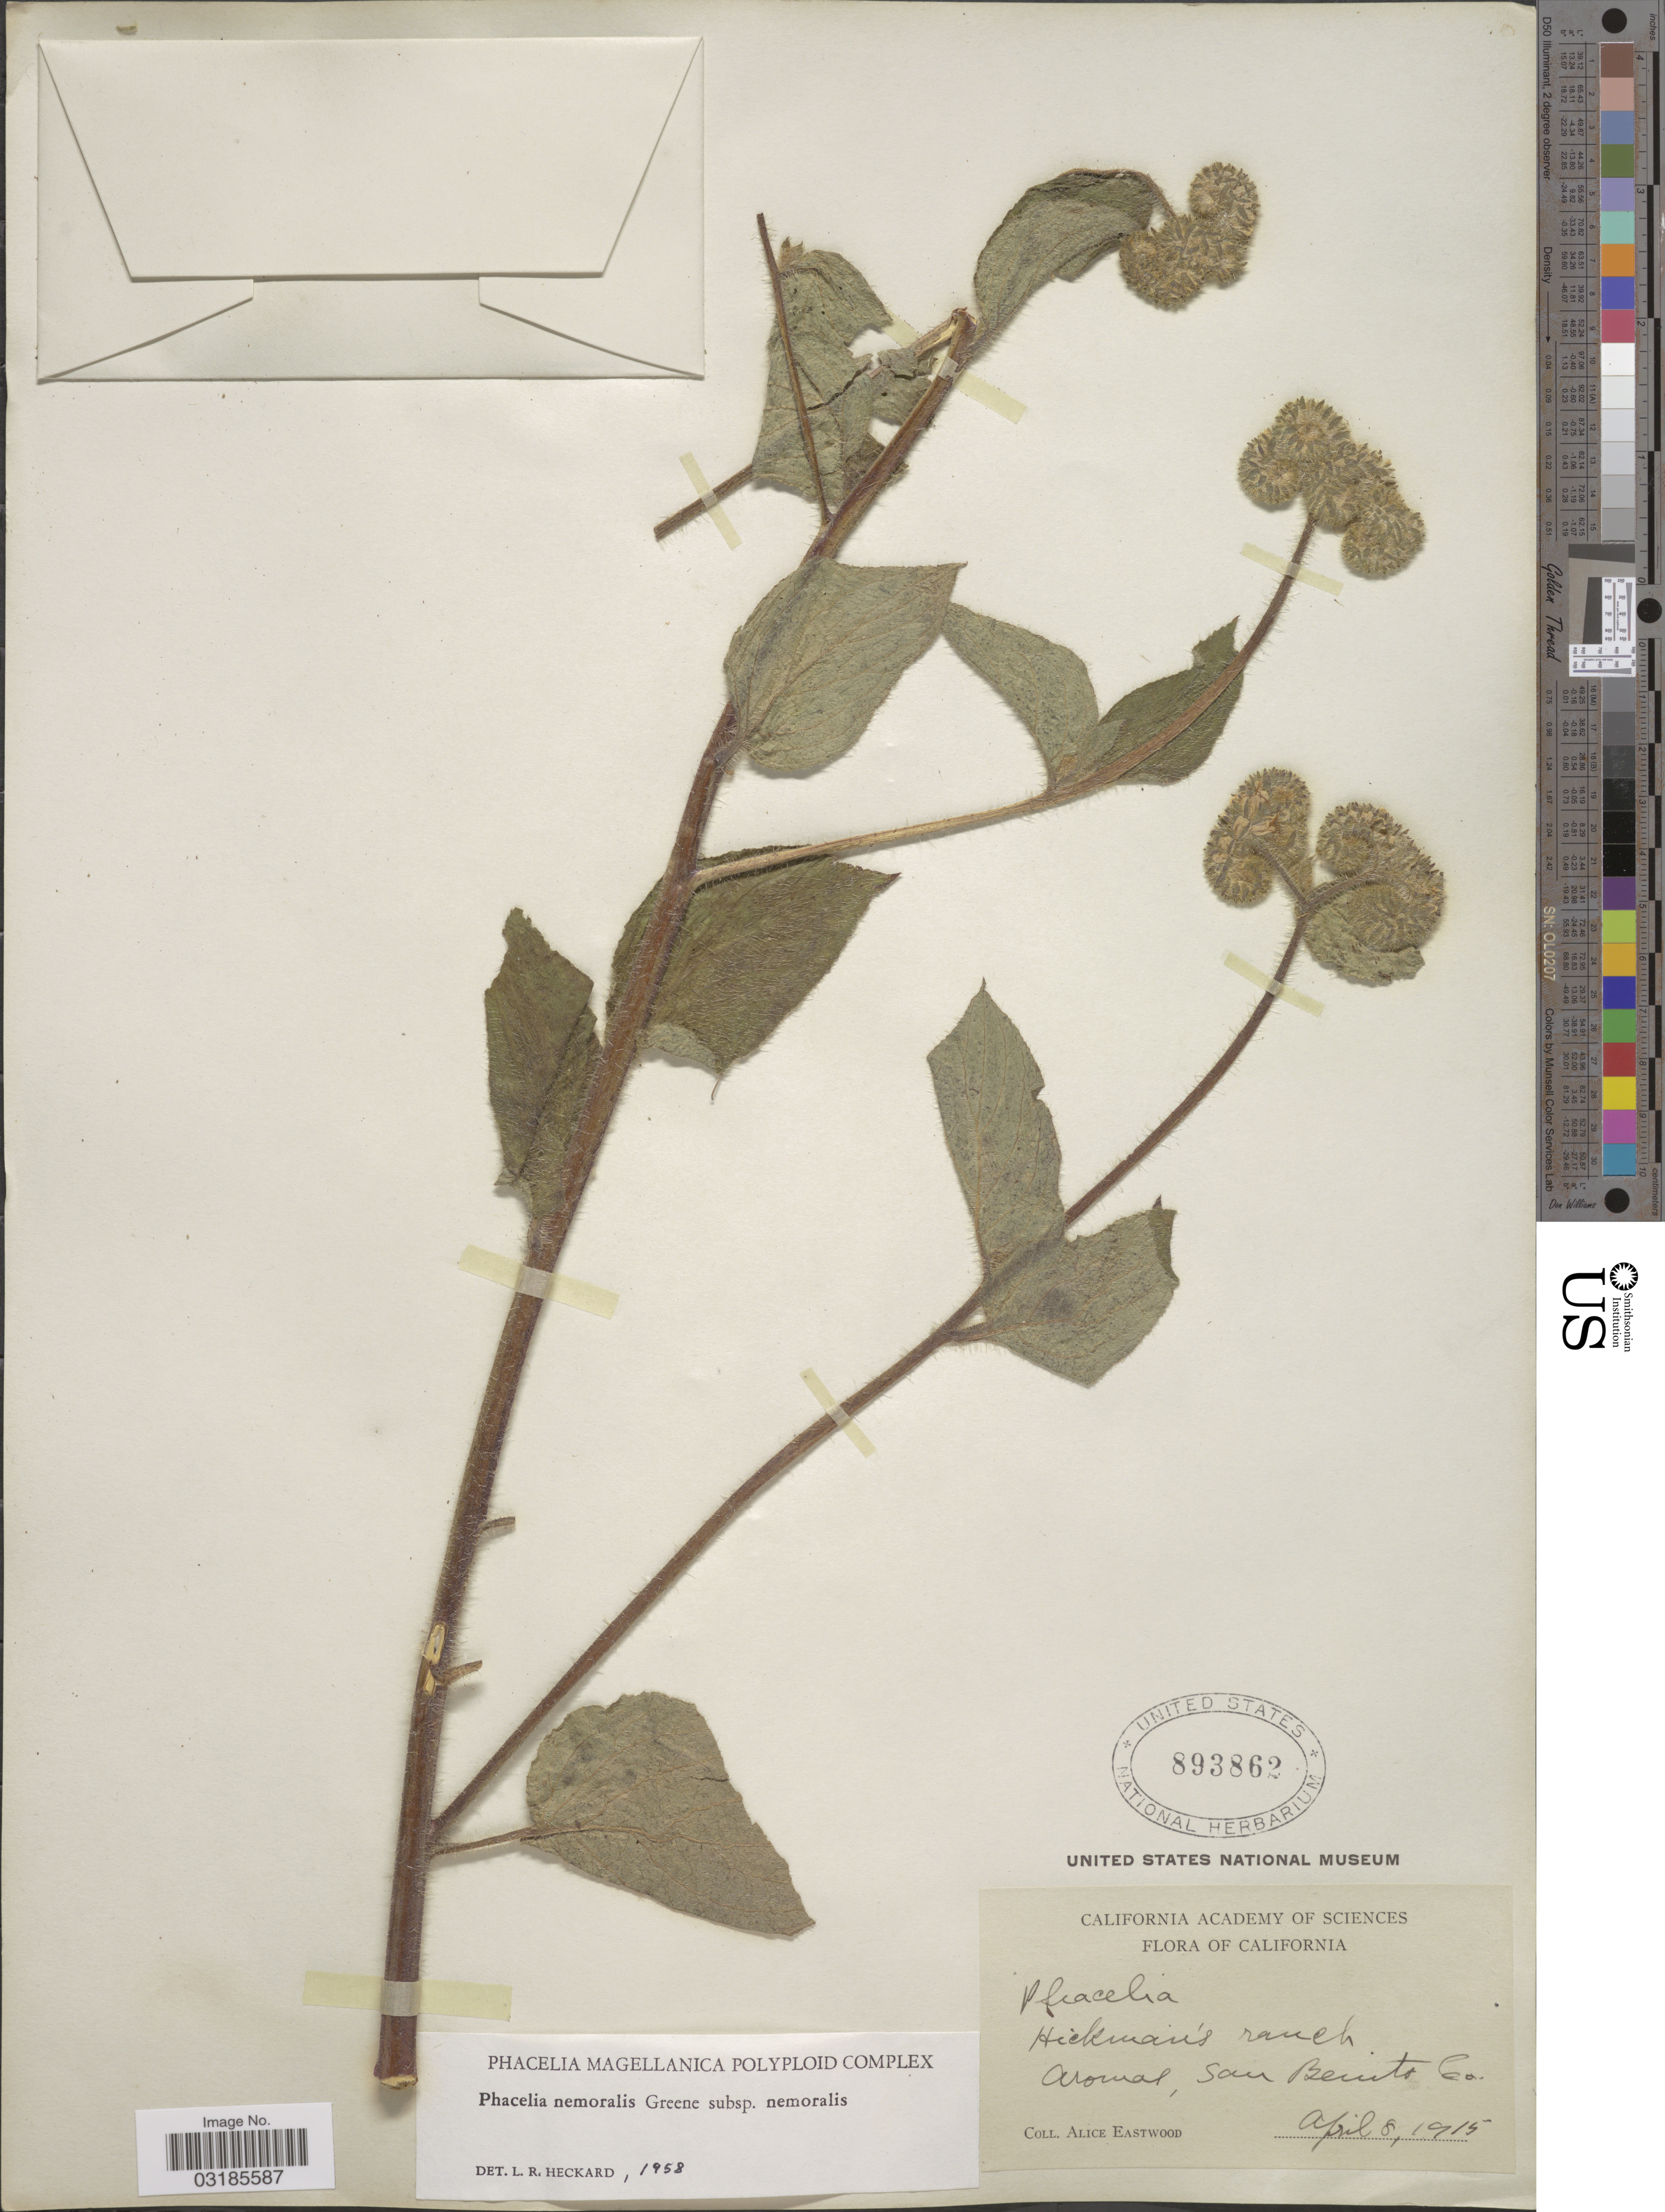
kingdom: Plantae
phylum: Tracheophyta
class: Magnoliopsida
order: Boraginales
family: Hydrophyllaceae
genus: Phacelia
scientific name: Phacelia nemoralis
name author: S.W. Greene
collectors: A. Eastwood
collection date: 1915-04-08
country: United States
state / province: California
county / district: San Benito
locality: Hickman's ranch, Aromas, San Benito Co.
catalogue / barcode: US 893862